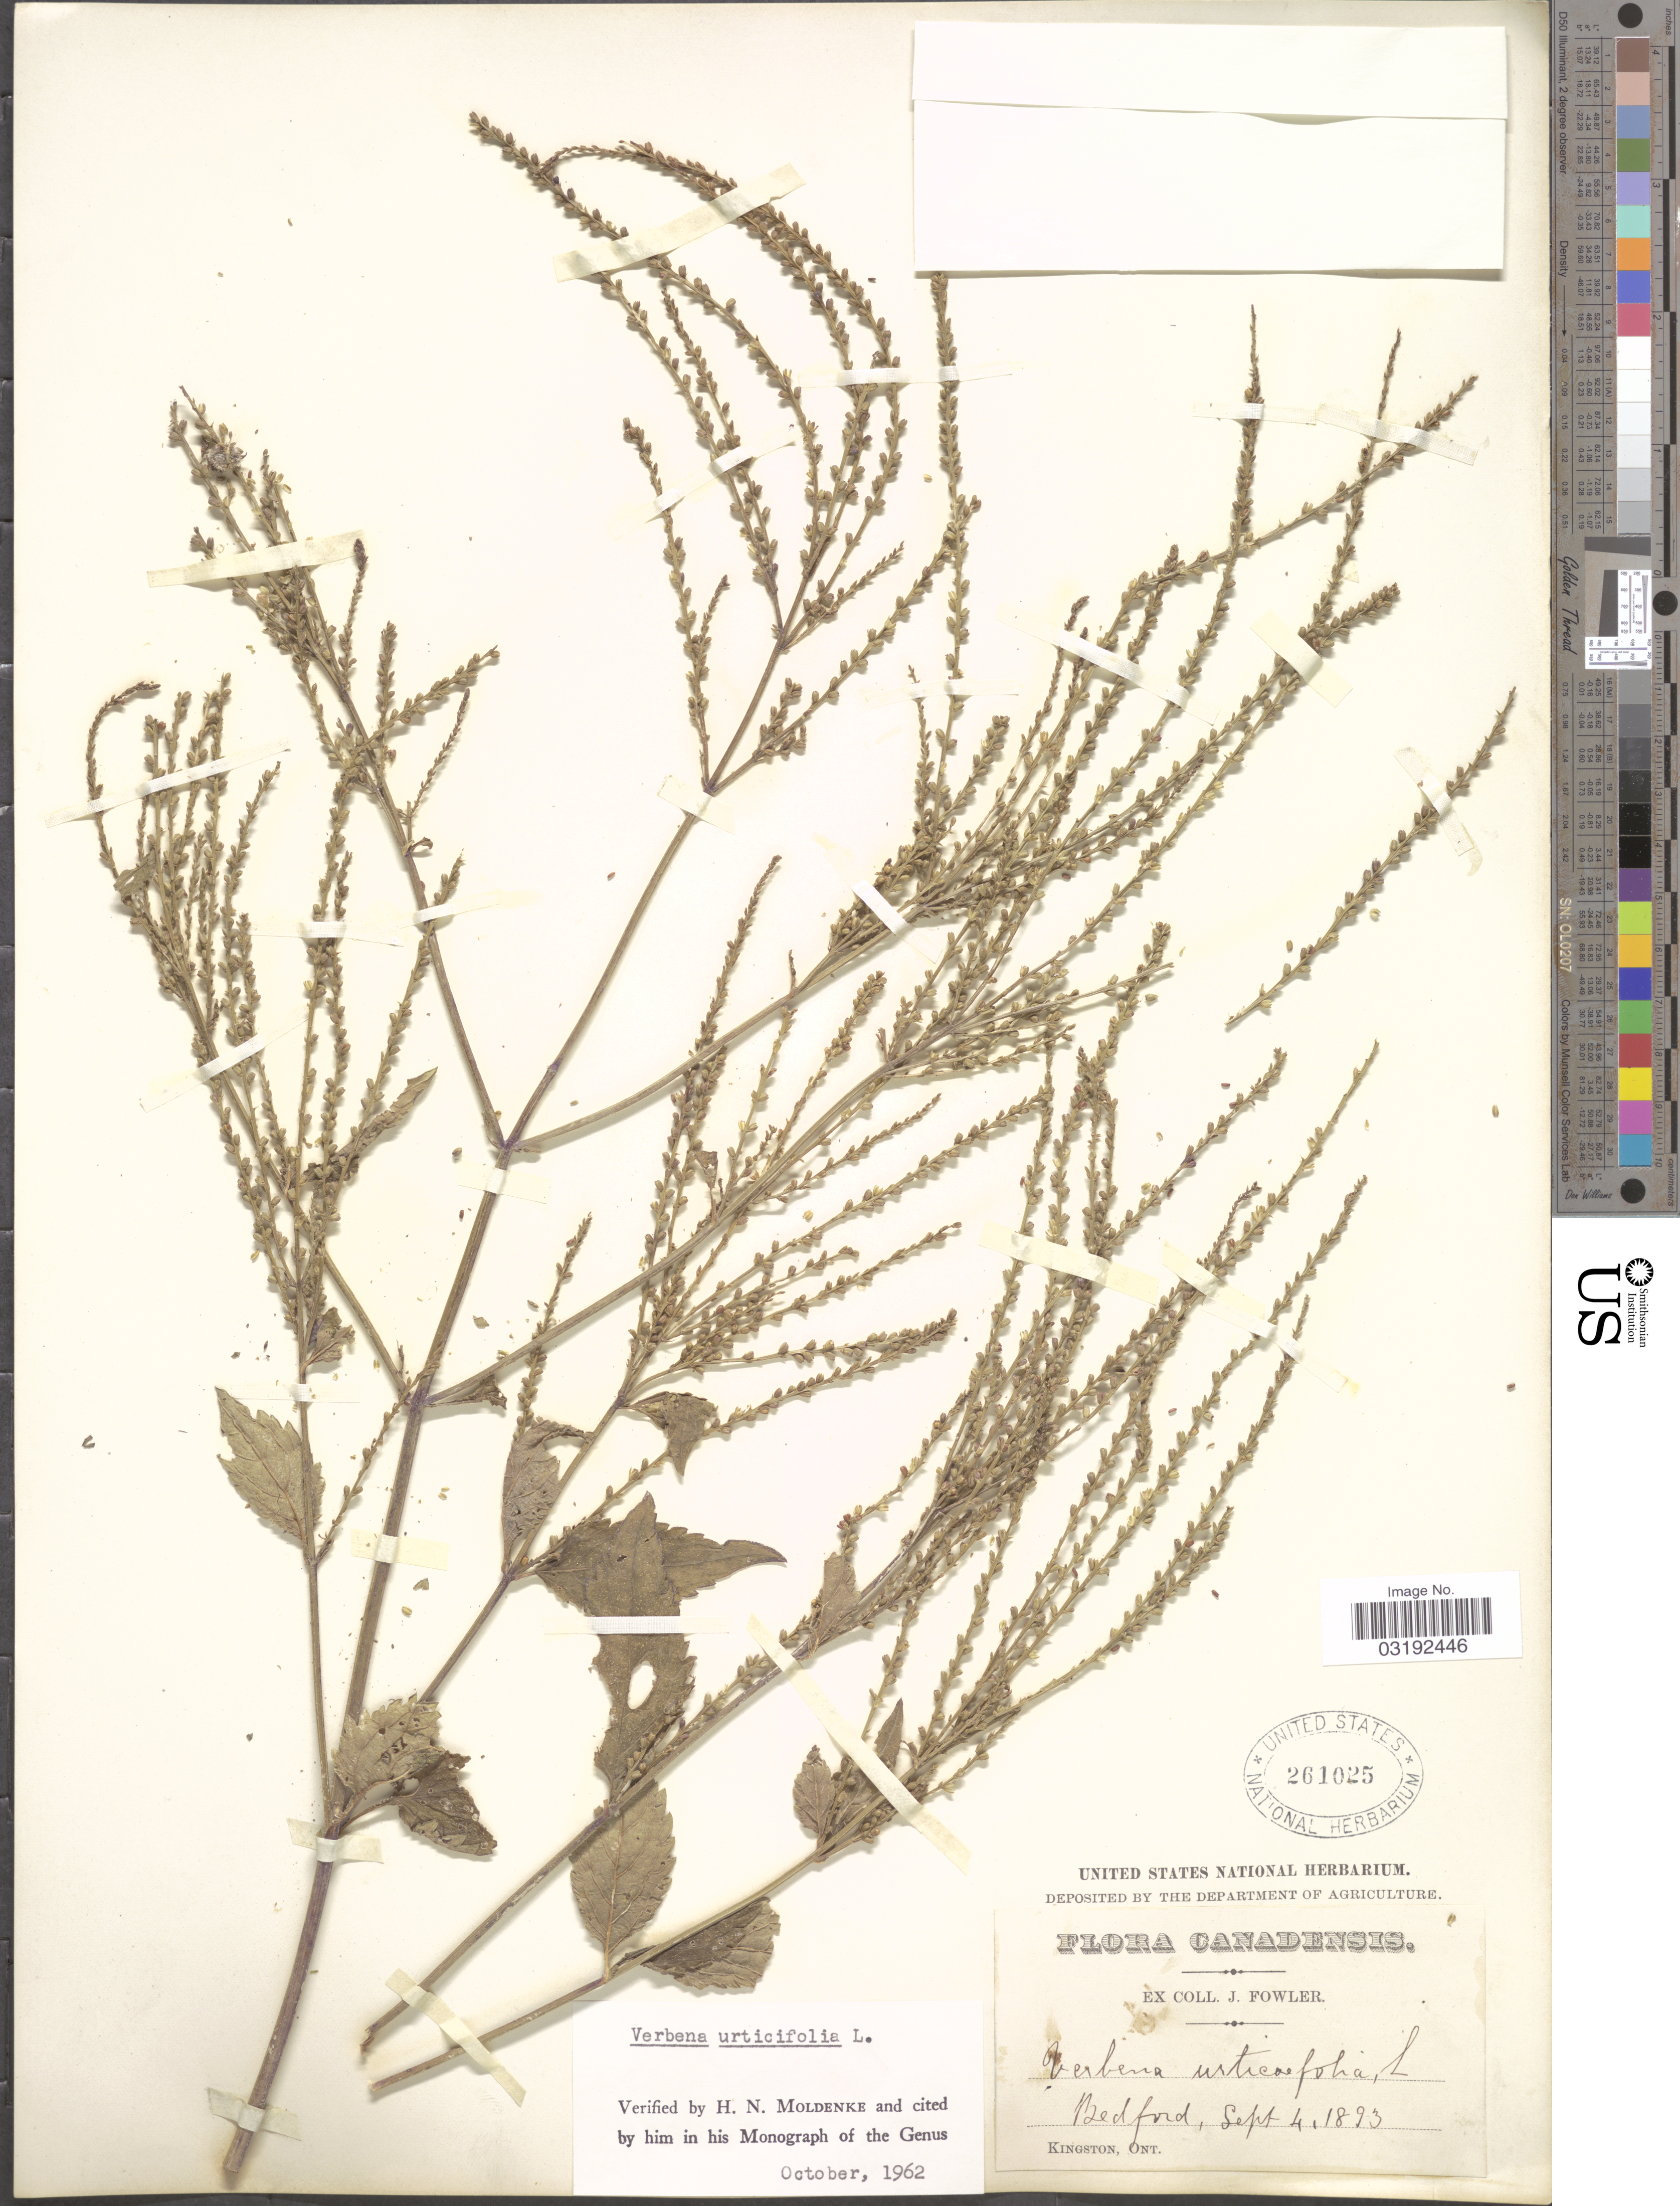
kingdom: Plantae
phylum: Tracheophyta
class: Magnoliopsida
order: Lamiales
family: Verbenaceae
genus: Verbena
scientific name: Verbena urticifolia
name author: L.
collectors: J. Fowler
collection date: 1893-09-04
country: Canada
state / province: Ontario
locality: Bedford, Kingston.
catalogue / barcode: US 261025